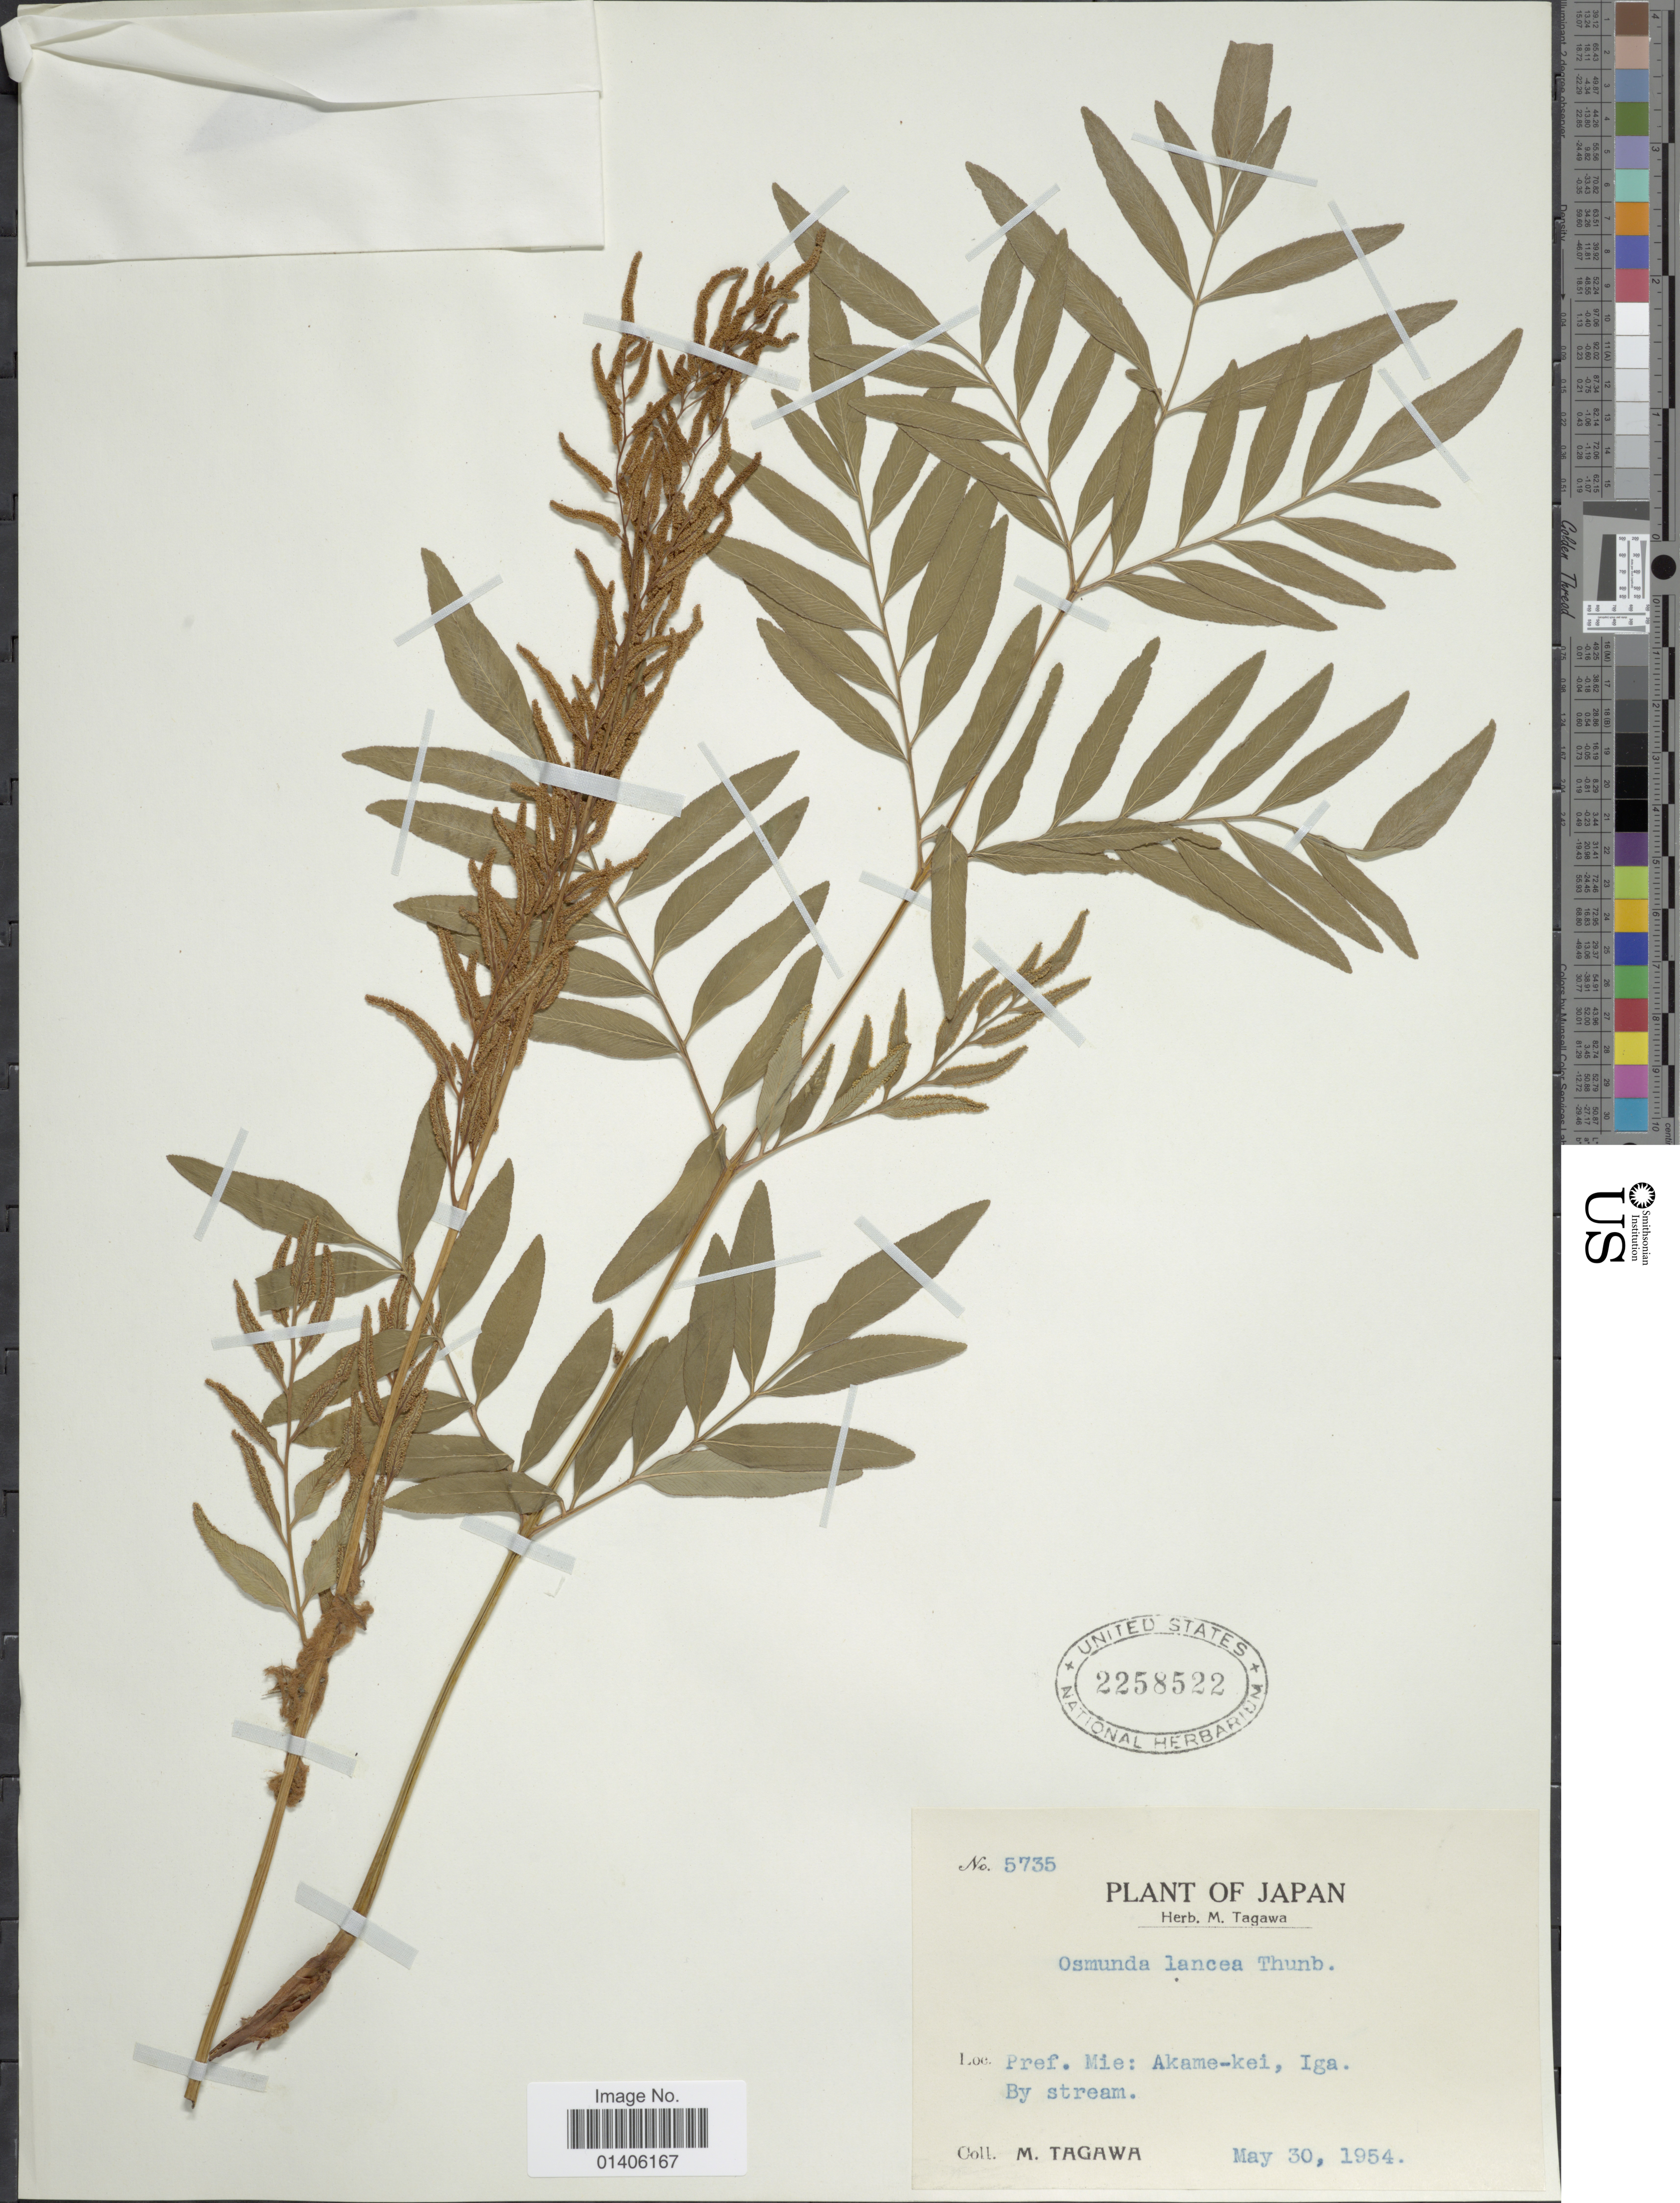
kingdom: Plantae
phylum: Tracheophyta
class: Polypodiopsida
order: Osmundales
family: Osmundaceae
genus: Osmunda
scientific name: Osmunda lancea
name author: Thunb.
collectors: M. Tagawa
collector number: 5735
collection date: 1954-05-30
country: Japan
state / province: Mie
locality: Pref Mie,: Akame-kei, Iga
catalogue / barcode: US 2258522